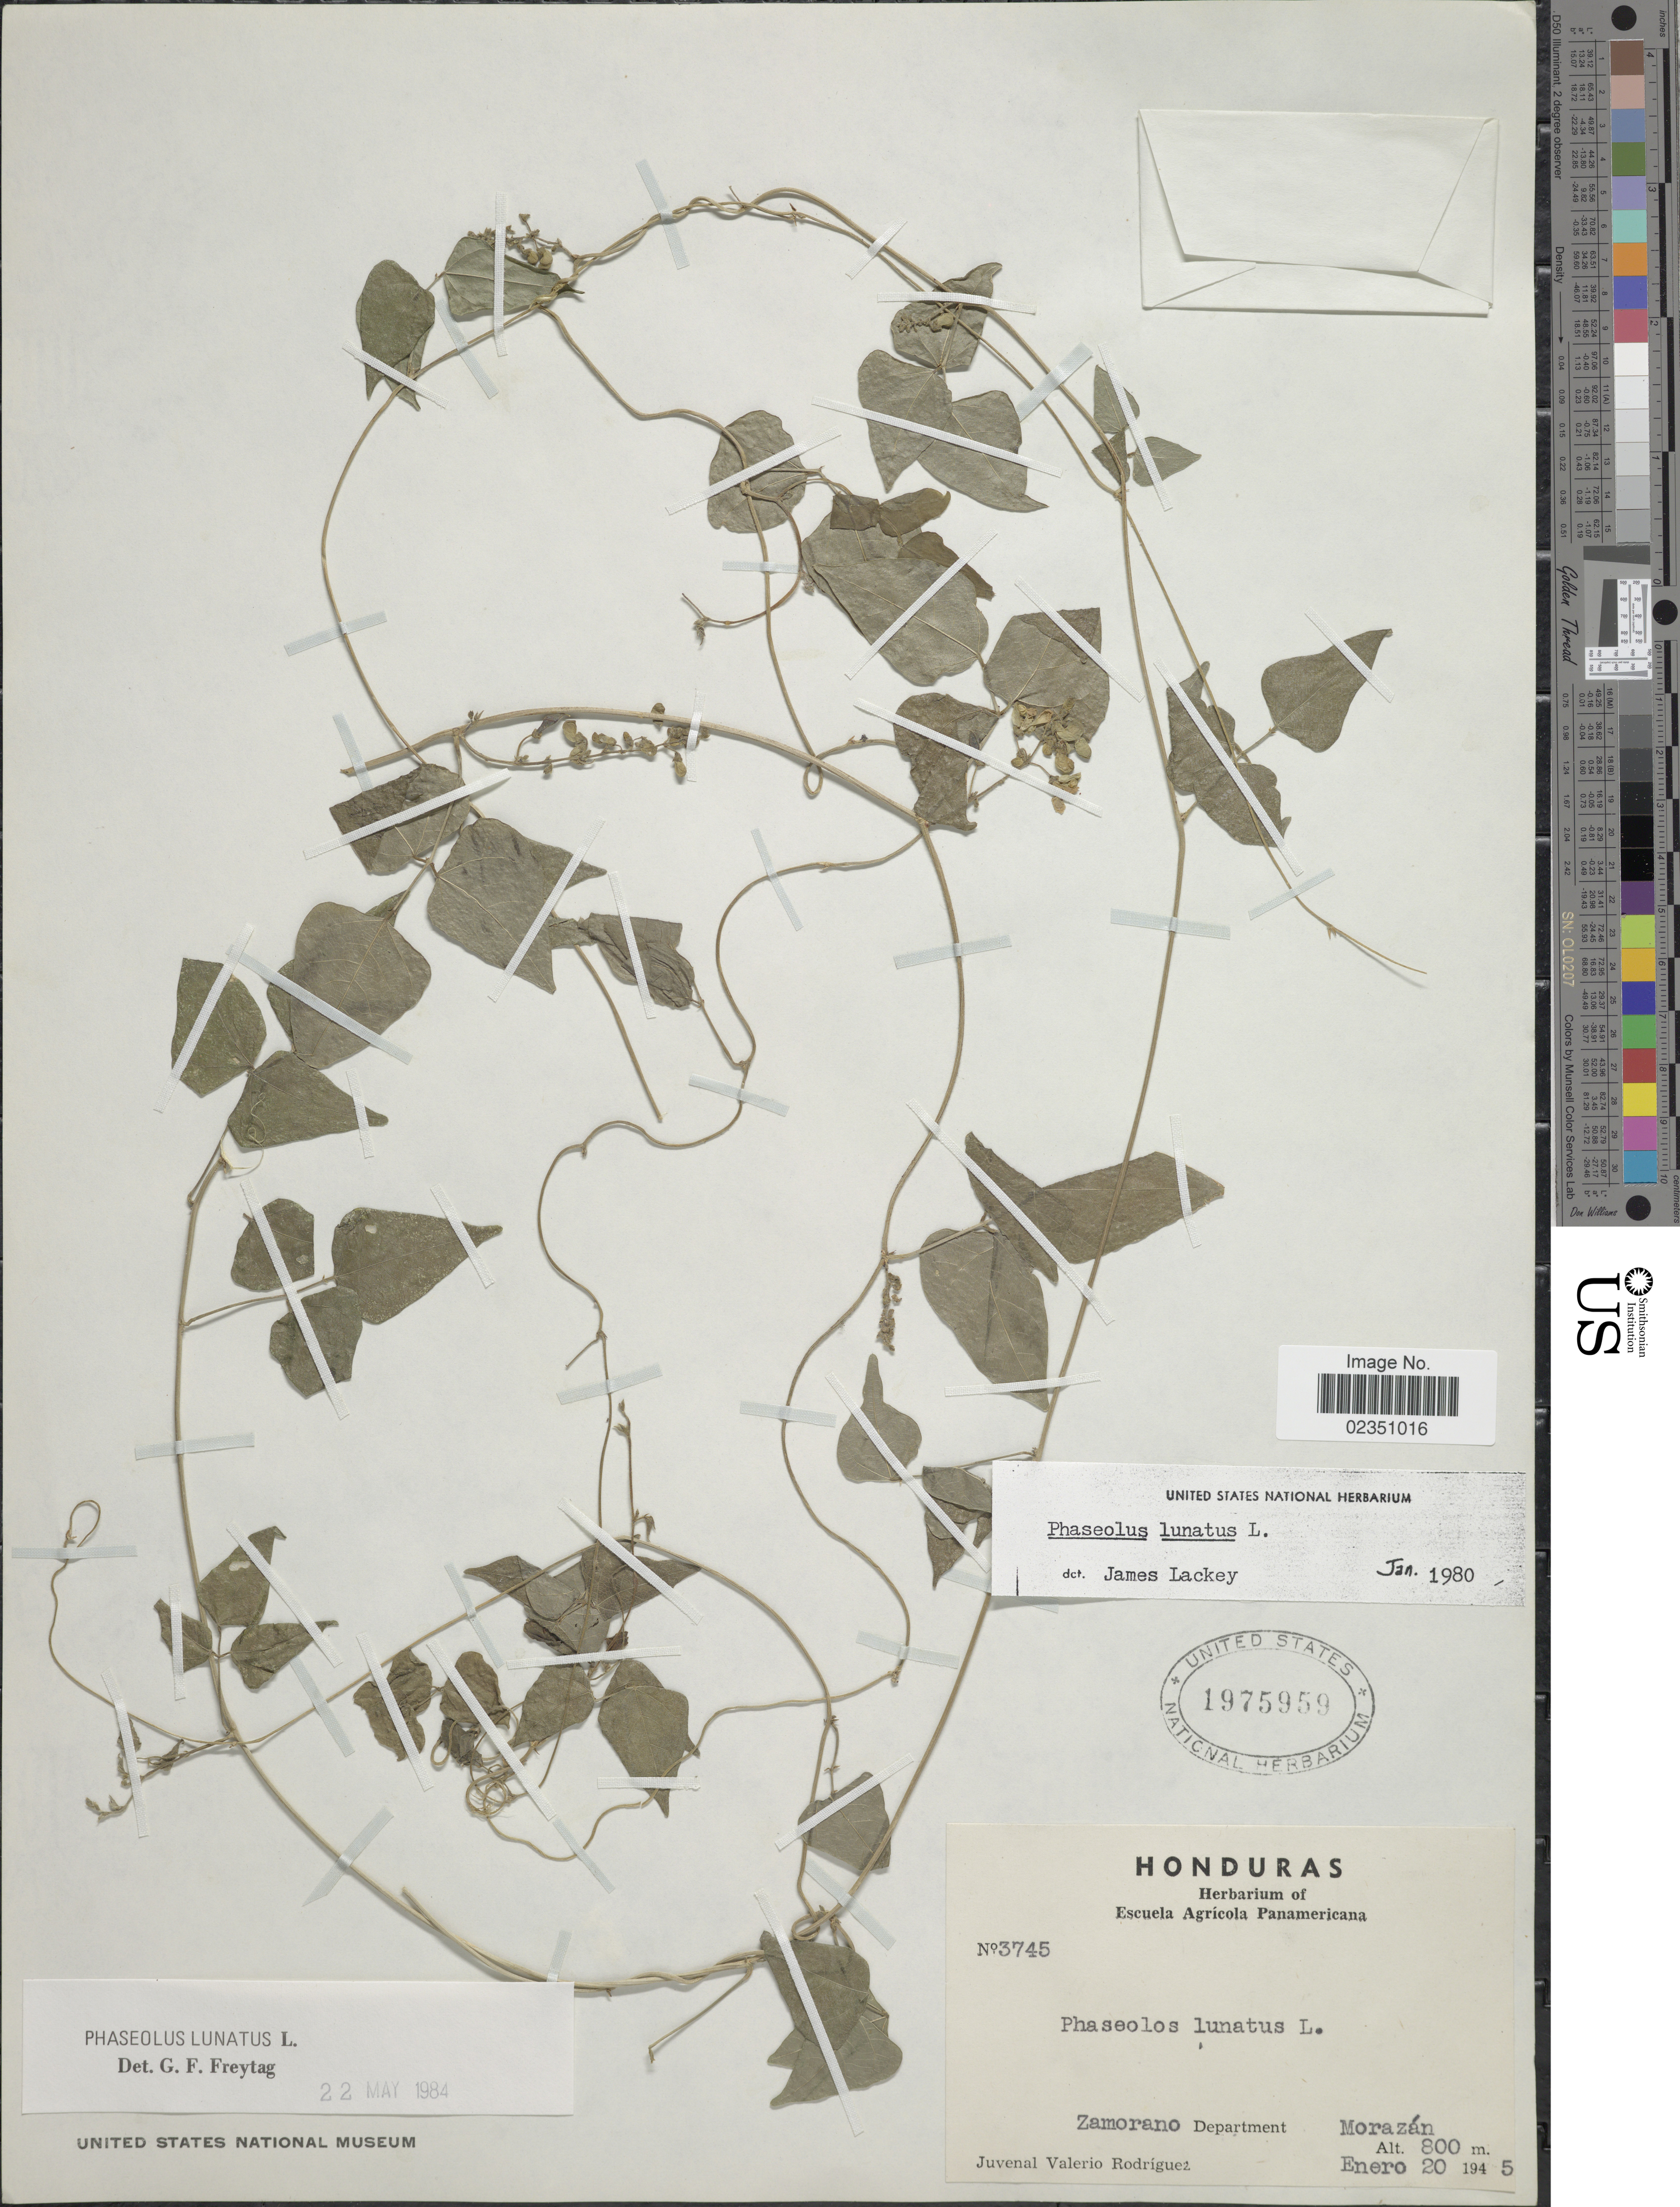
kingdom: Plantae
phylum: Tracheophyta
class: Magnoliopsida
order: Fabales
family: Fabaceae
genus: Phaseolus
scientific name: Phaseolus lunatus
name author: L.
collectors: J. Valerio R.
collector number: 3745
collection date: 1945-01-20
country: Honduras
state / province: Fco. Morazán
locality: Zamorano, Department Morazán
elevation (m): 800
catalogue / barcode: US 1975959